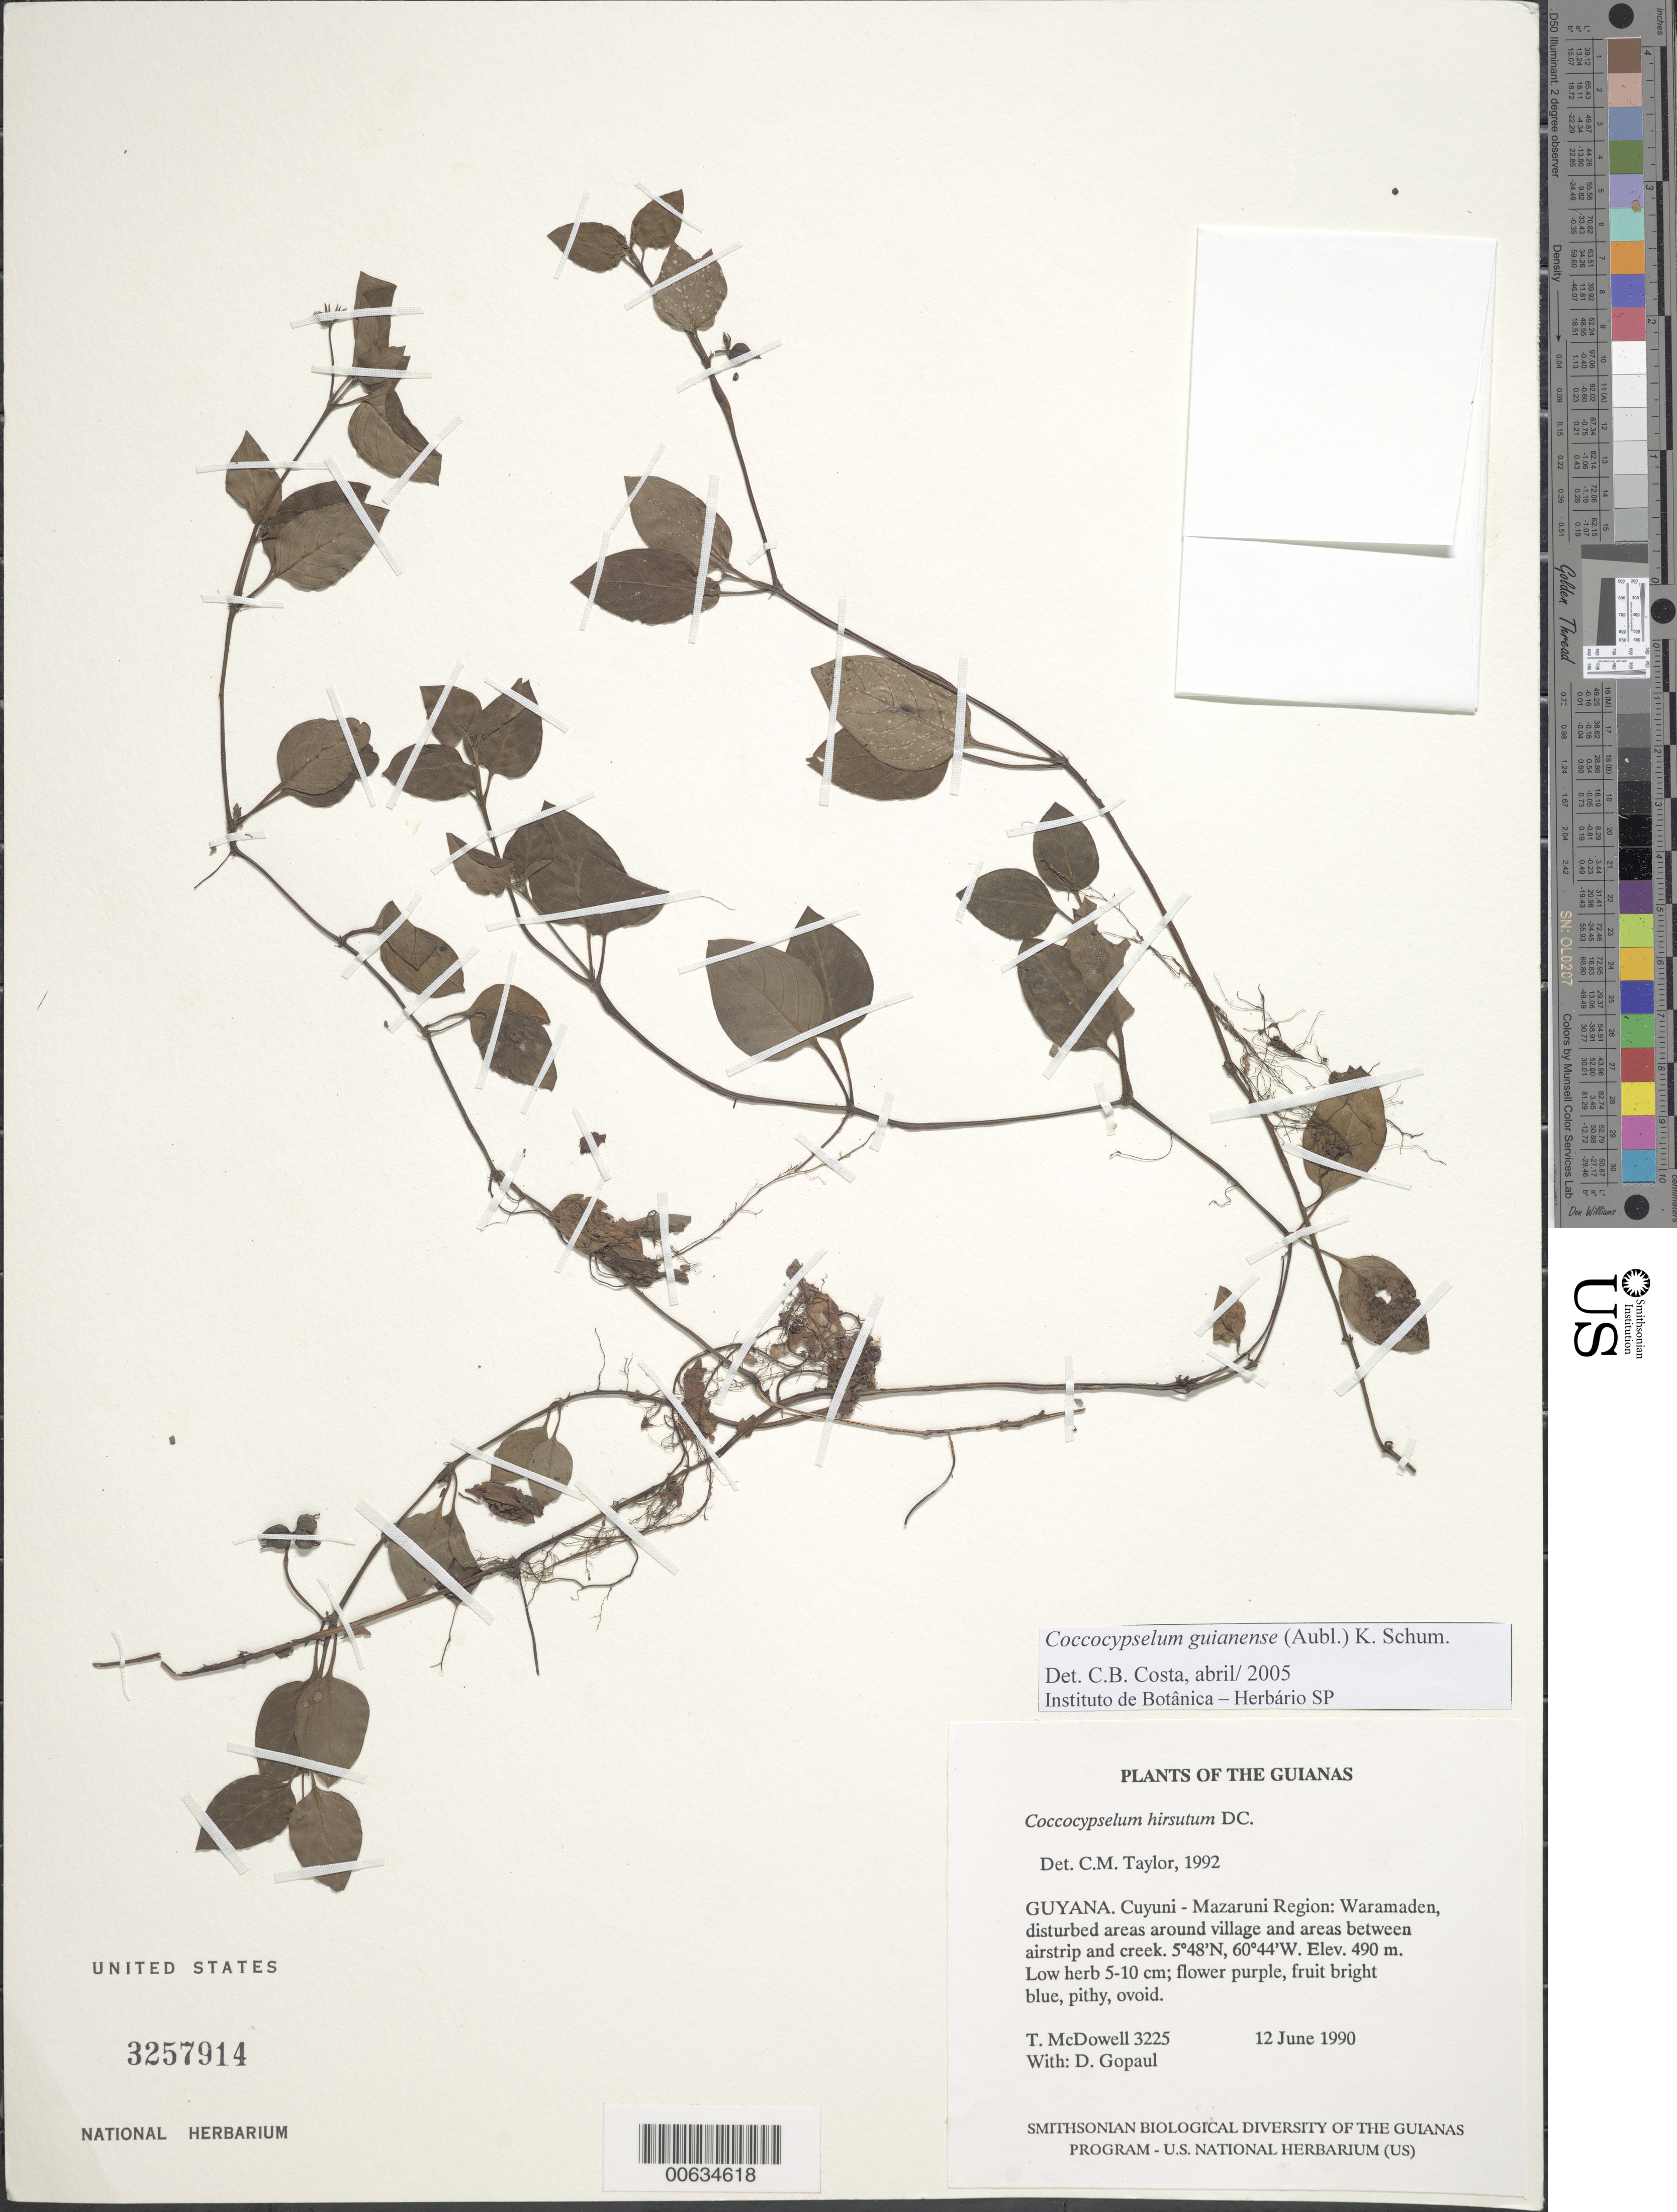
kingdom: Plantae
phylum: Tracheophyta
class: Magnoliopsida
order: Gentianales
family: Rubiaceae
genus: Coccocypselum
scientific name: Coccocypselum guianense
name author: (Aubl.) K. Schum.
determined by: Costa, C. B.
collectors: T. McDowell & D. Gopaul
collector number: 3225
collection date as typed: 12 June 1990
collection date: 1990-06-12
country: Guyana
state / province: Cuyuni-Mazaruni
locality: Waramaden, around village and between airstrip and creek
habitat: Disturbed areas around village and disturbed woods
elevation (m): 490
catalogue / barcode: US 3257914